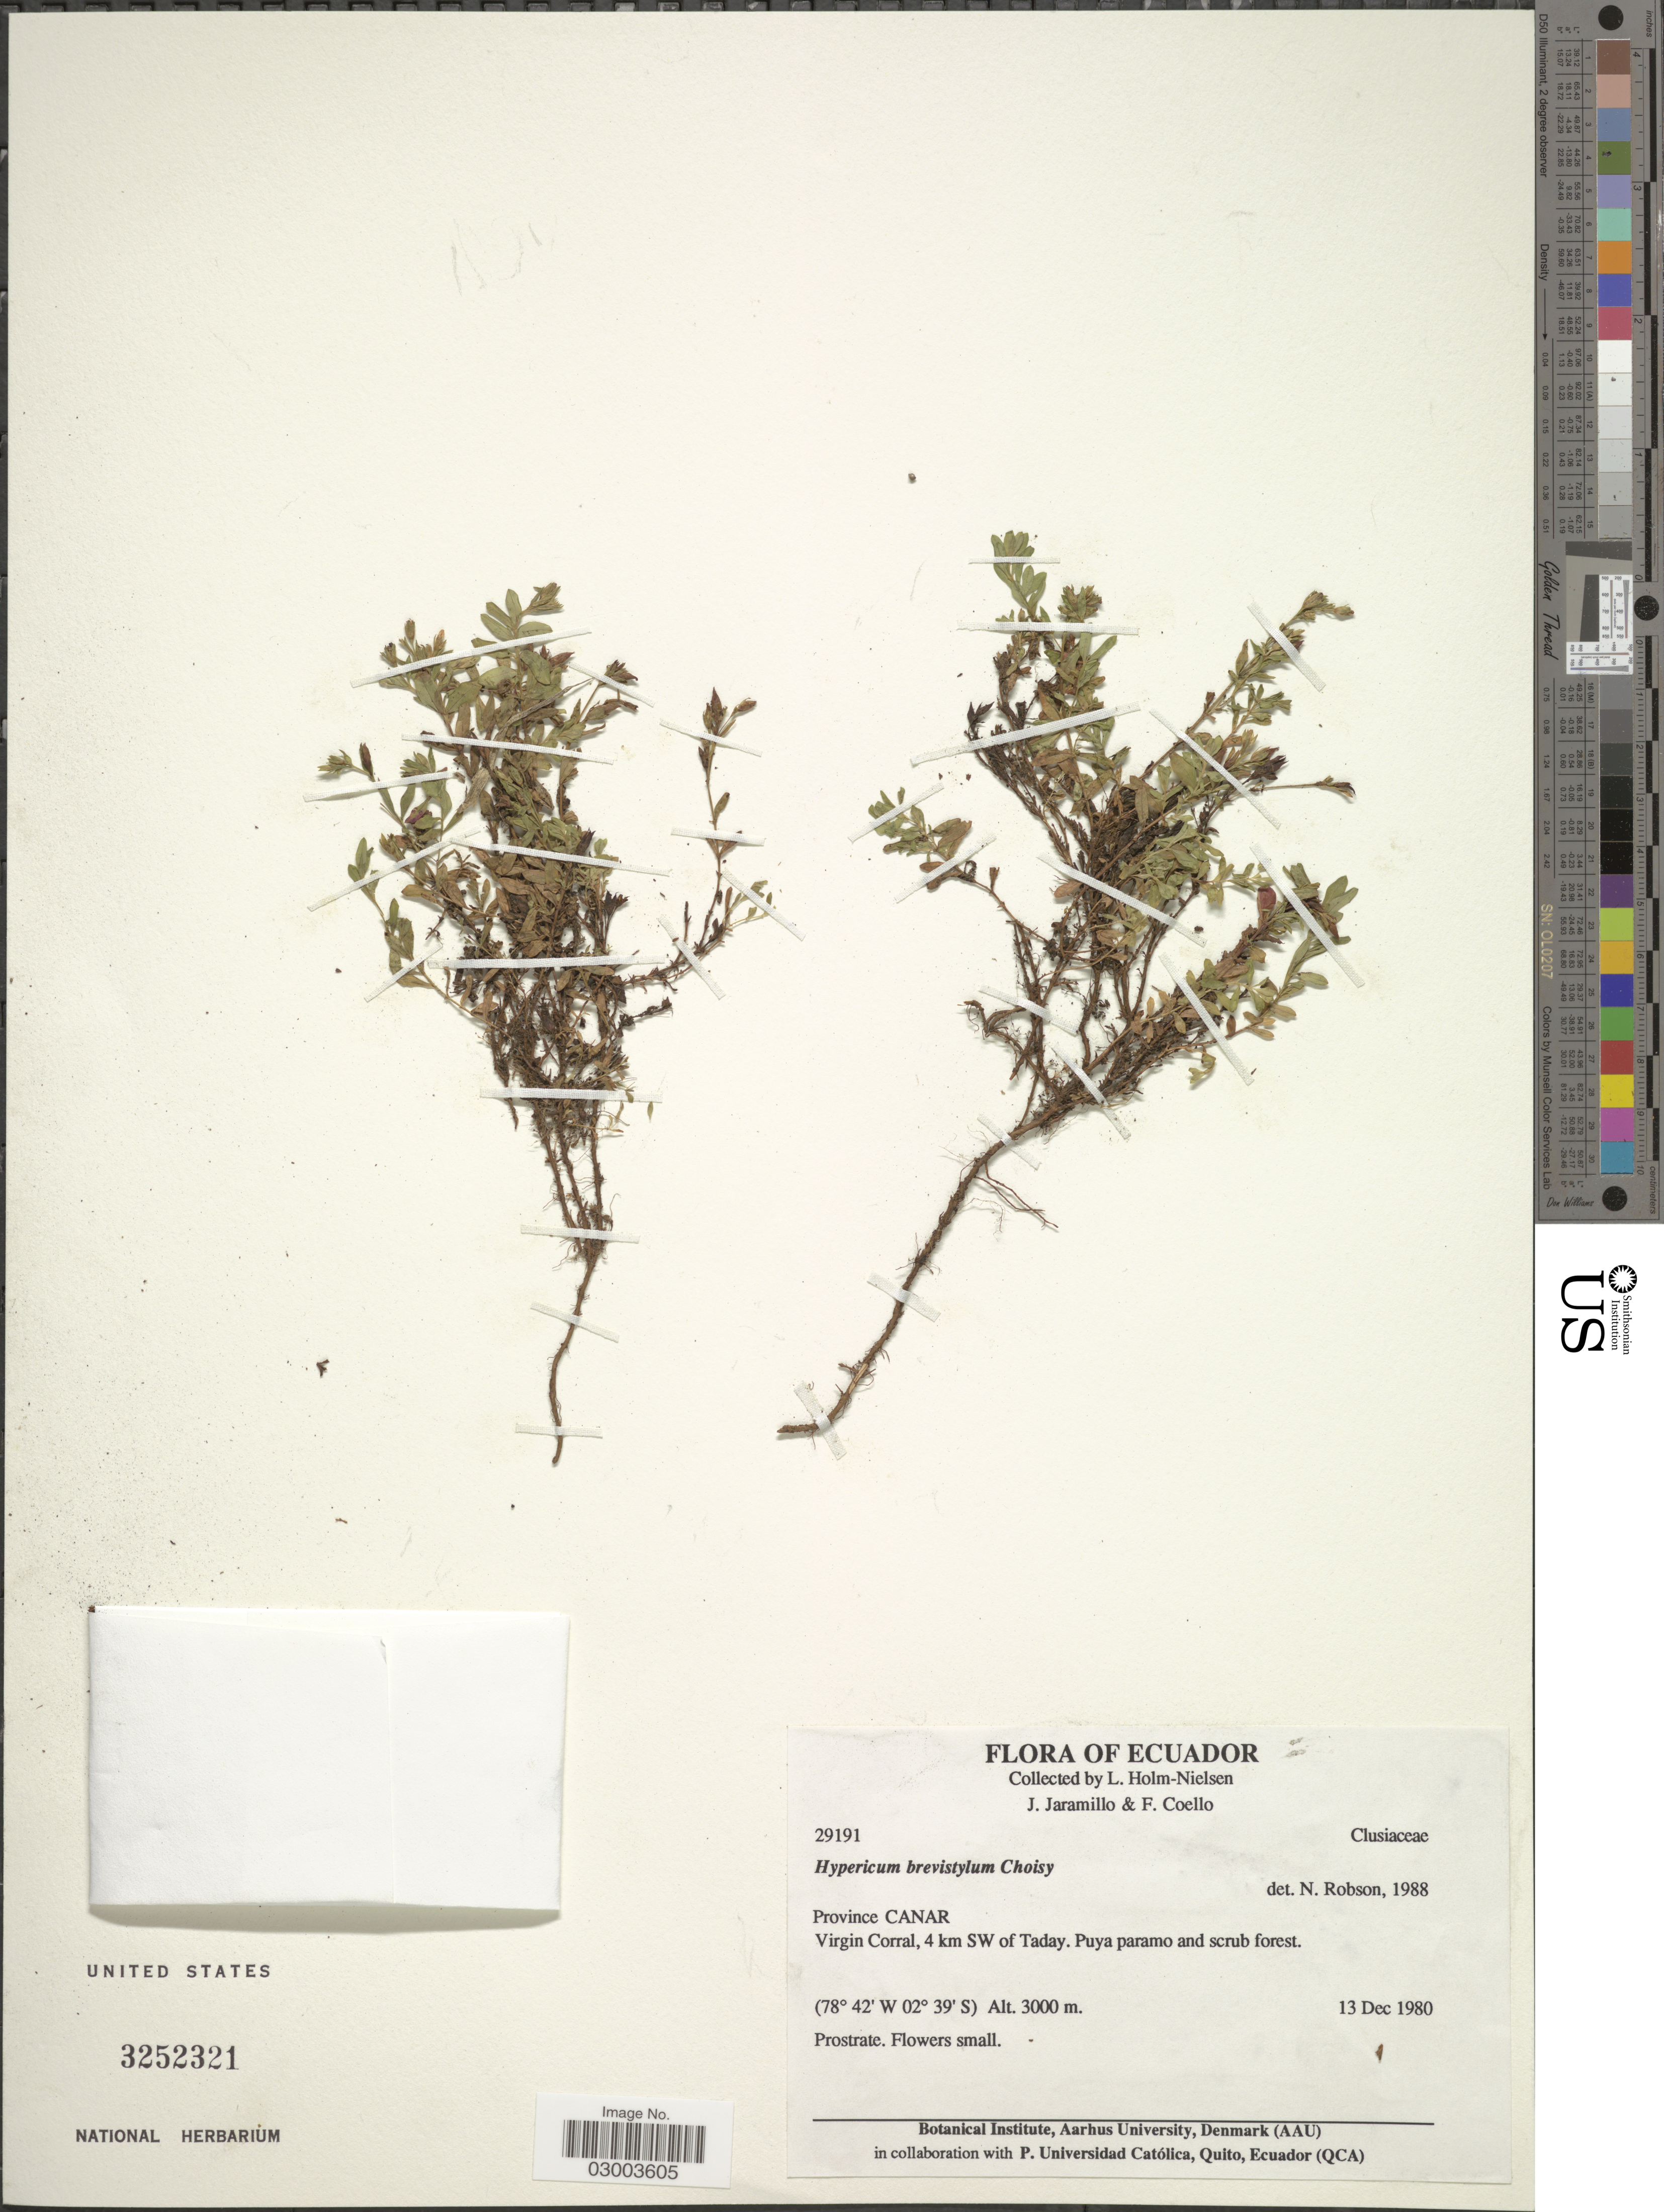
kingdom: Plantae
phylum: Tracheophyta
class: Magnoliopsida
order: Malpighiales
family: Hypericaceae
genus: Hypericum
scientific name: Hypericum brevistylum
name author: Choisy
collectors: L. Holm-Nielsen, J. Jaramillo & F. Coello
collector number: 29191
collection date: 1980-12-13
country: Ecuador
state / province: Cañar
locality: Virgin Corral, 4 km SW of Taday. Puya paramo and scrub forest.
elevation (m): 3000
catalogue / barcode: US 3252321